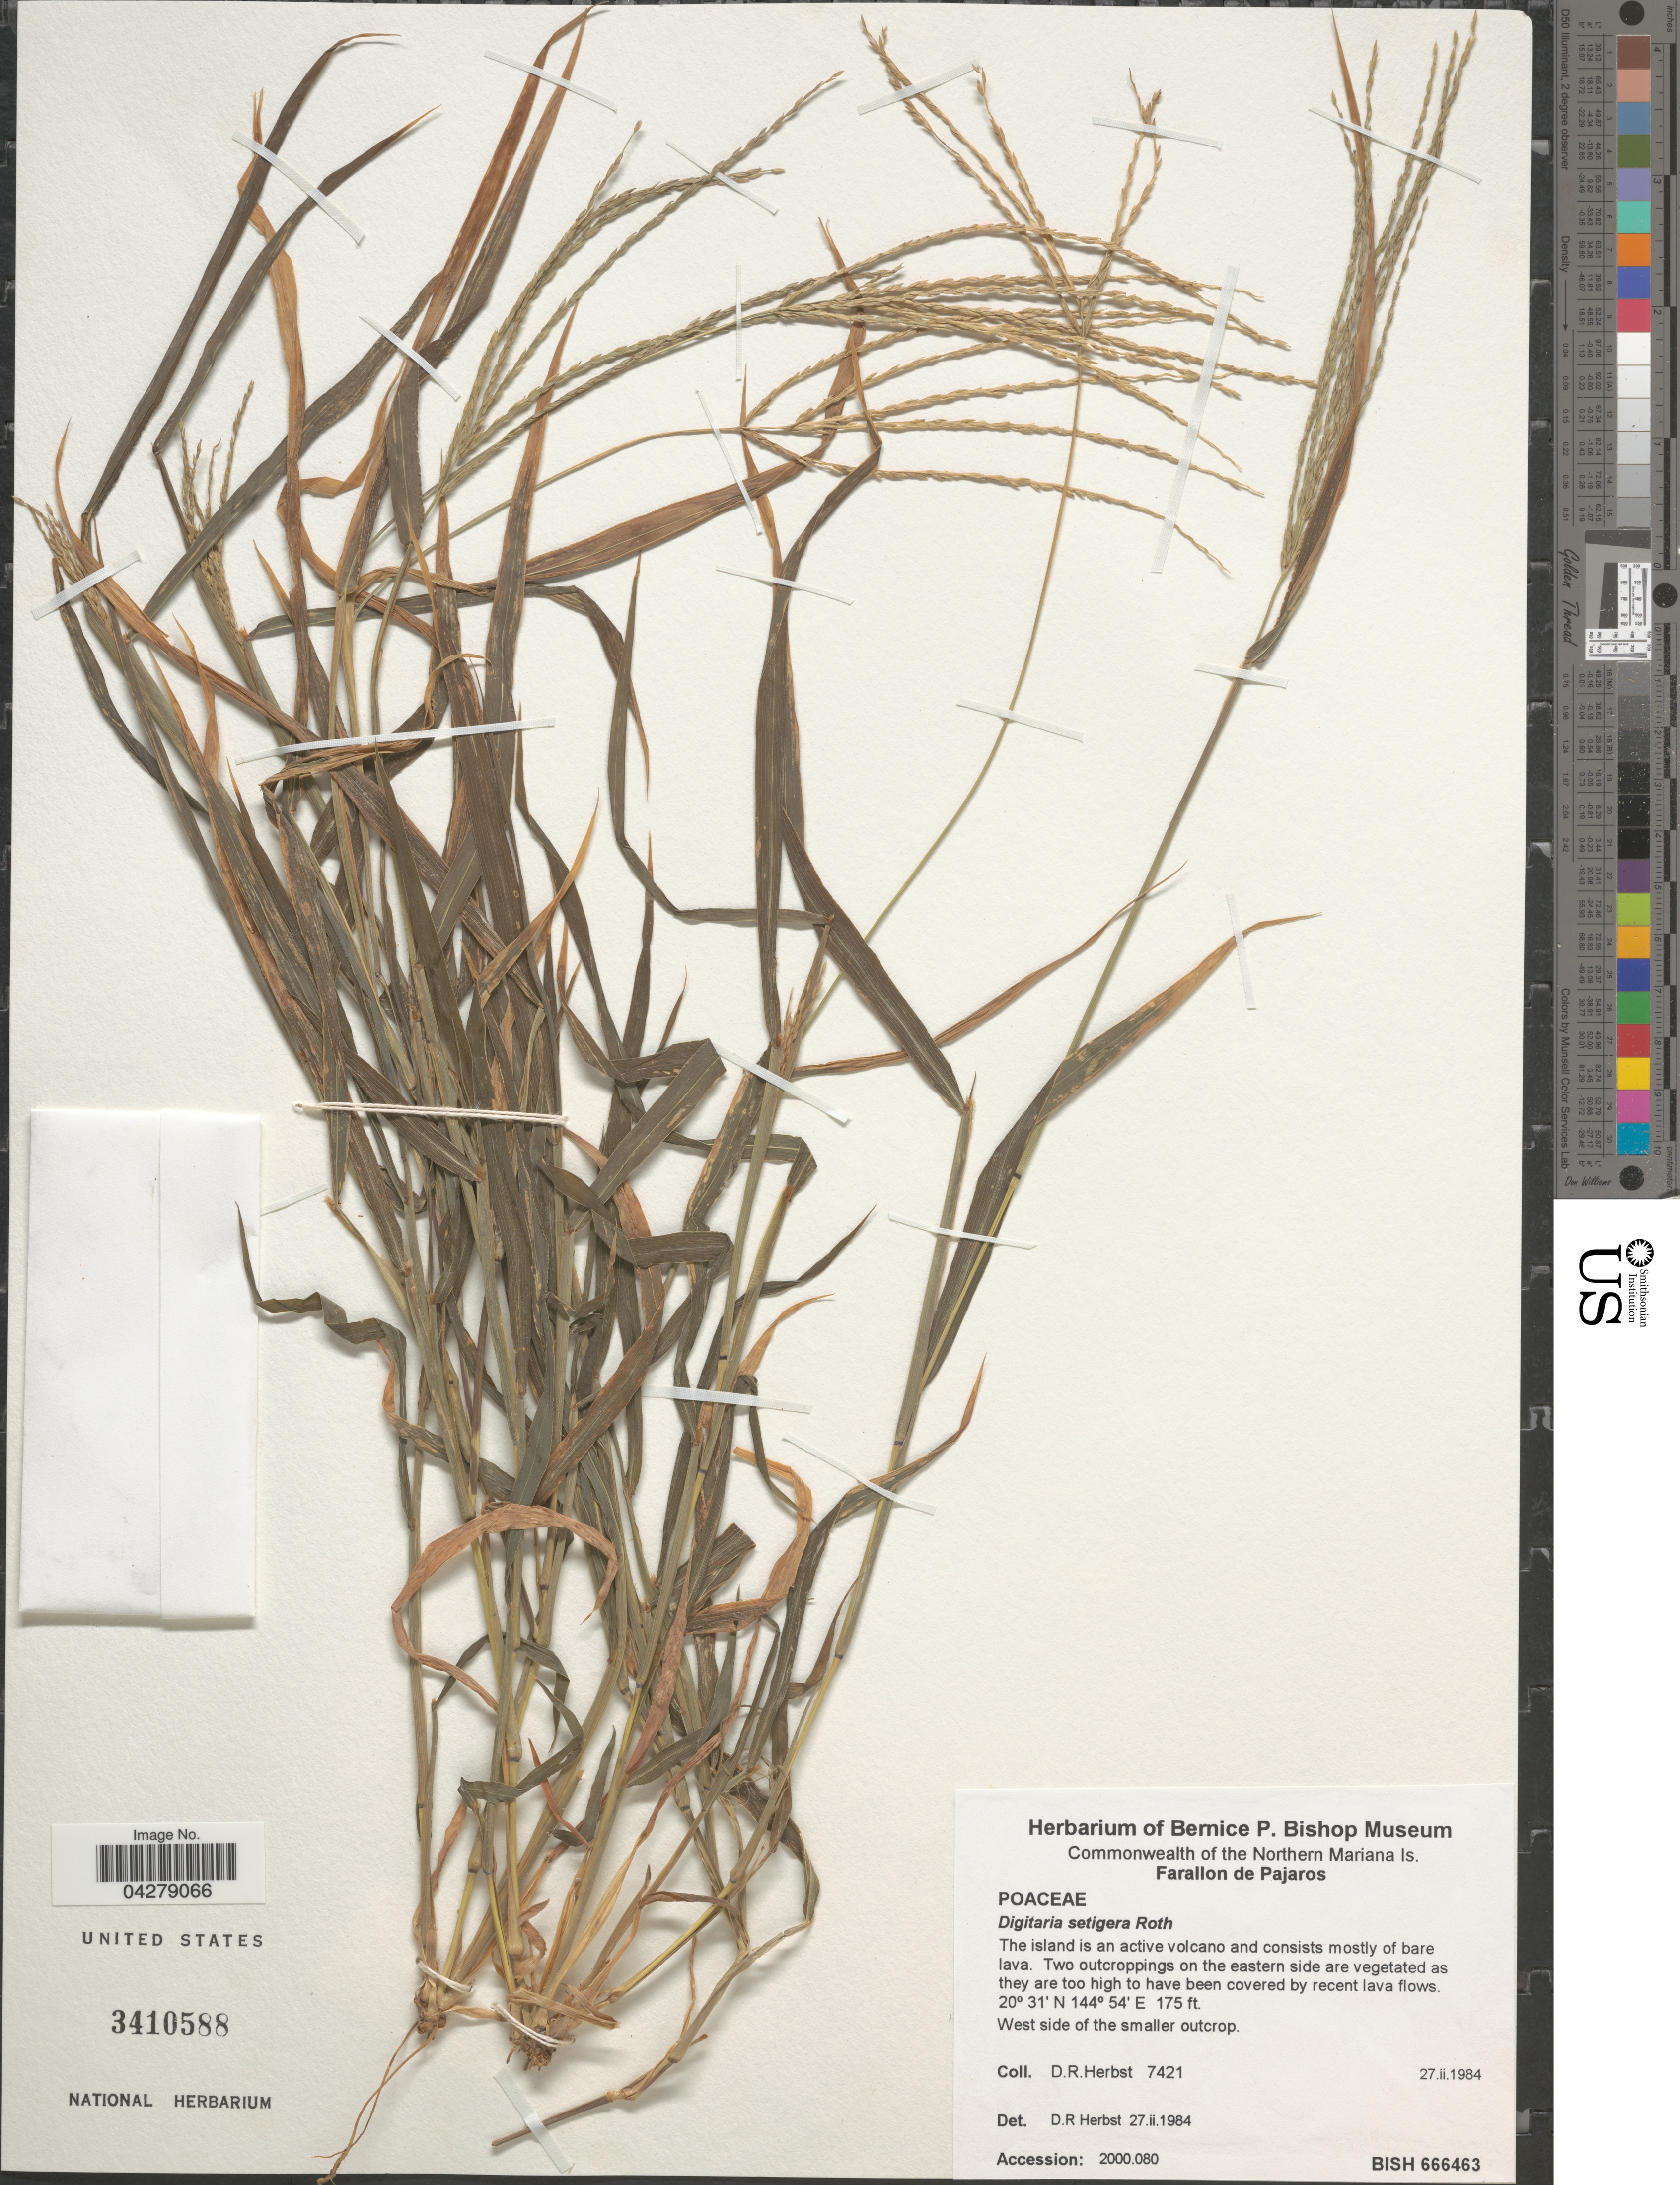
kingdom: Plantae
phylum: Tracheophyta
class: Liliopsida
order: Poales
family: Poaceae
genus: Digitaria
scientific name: Digitaria setigera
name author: Roth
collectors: D. R. Herbst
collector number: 7421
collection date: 1984-02-27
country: Northern Mariana Islands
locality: Farallon de Pajaros. West side of the smaller outcrop.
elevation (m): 53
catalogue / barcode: US 3410588